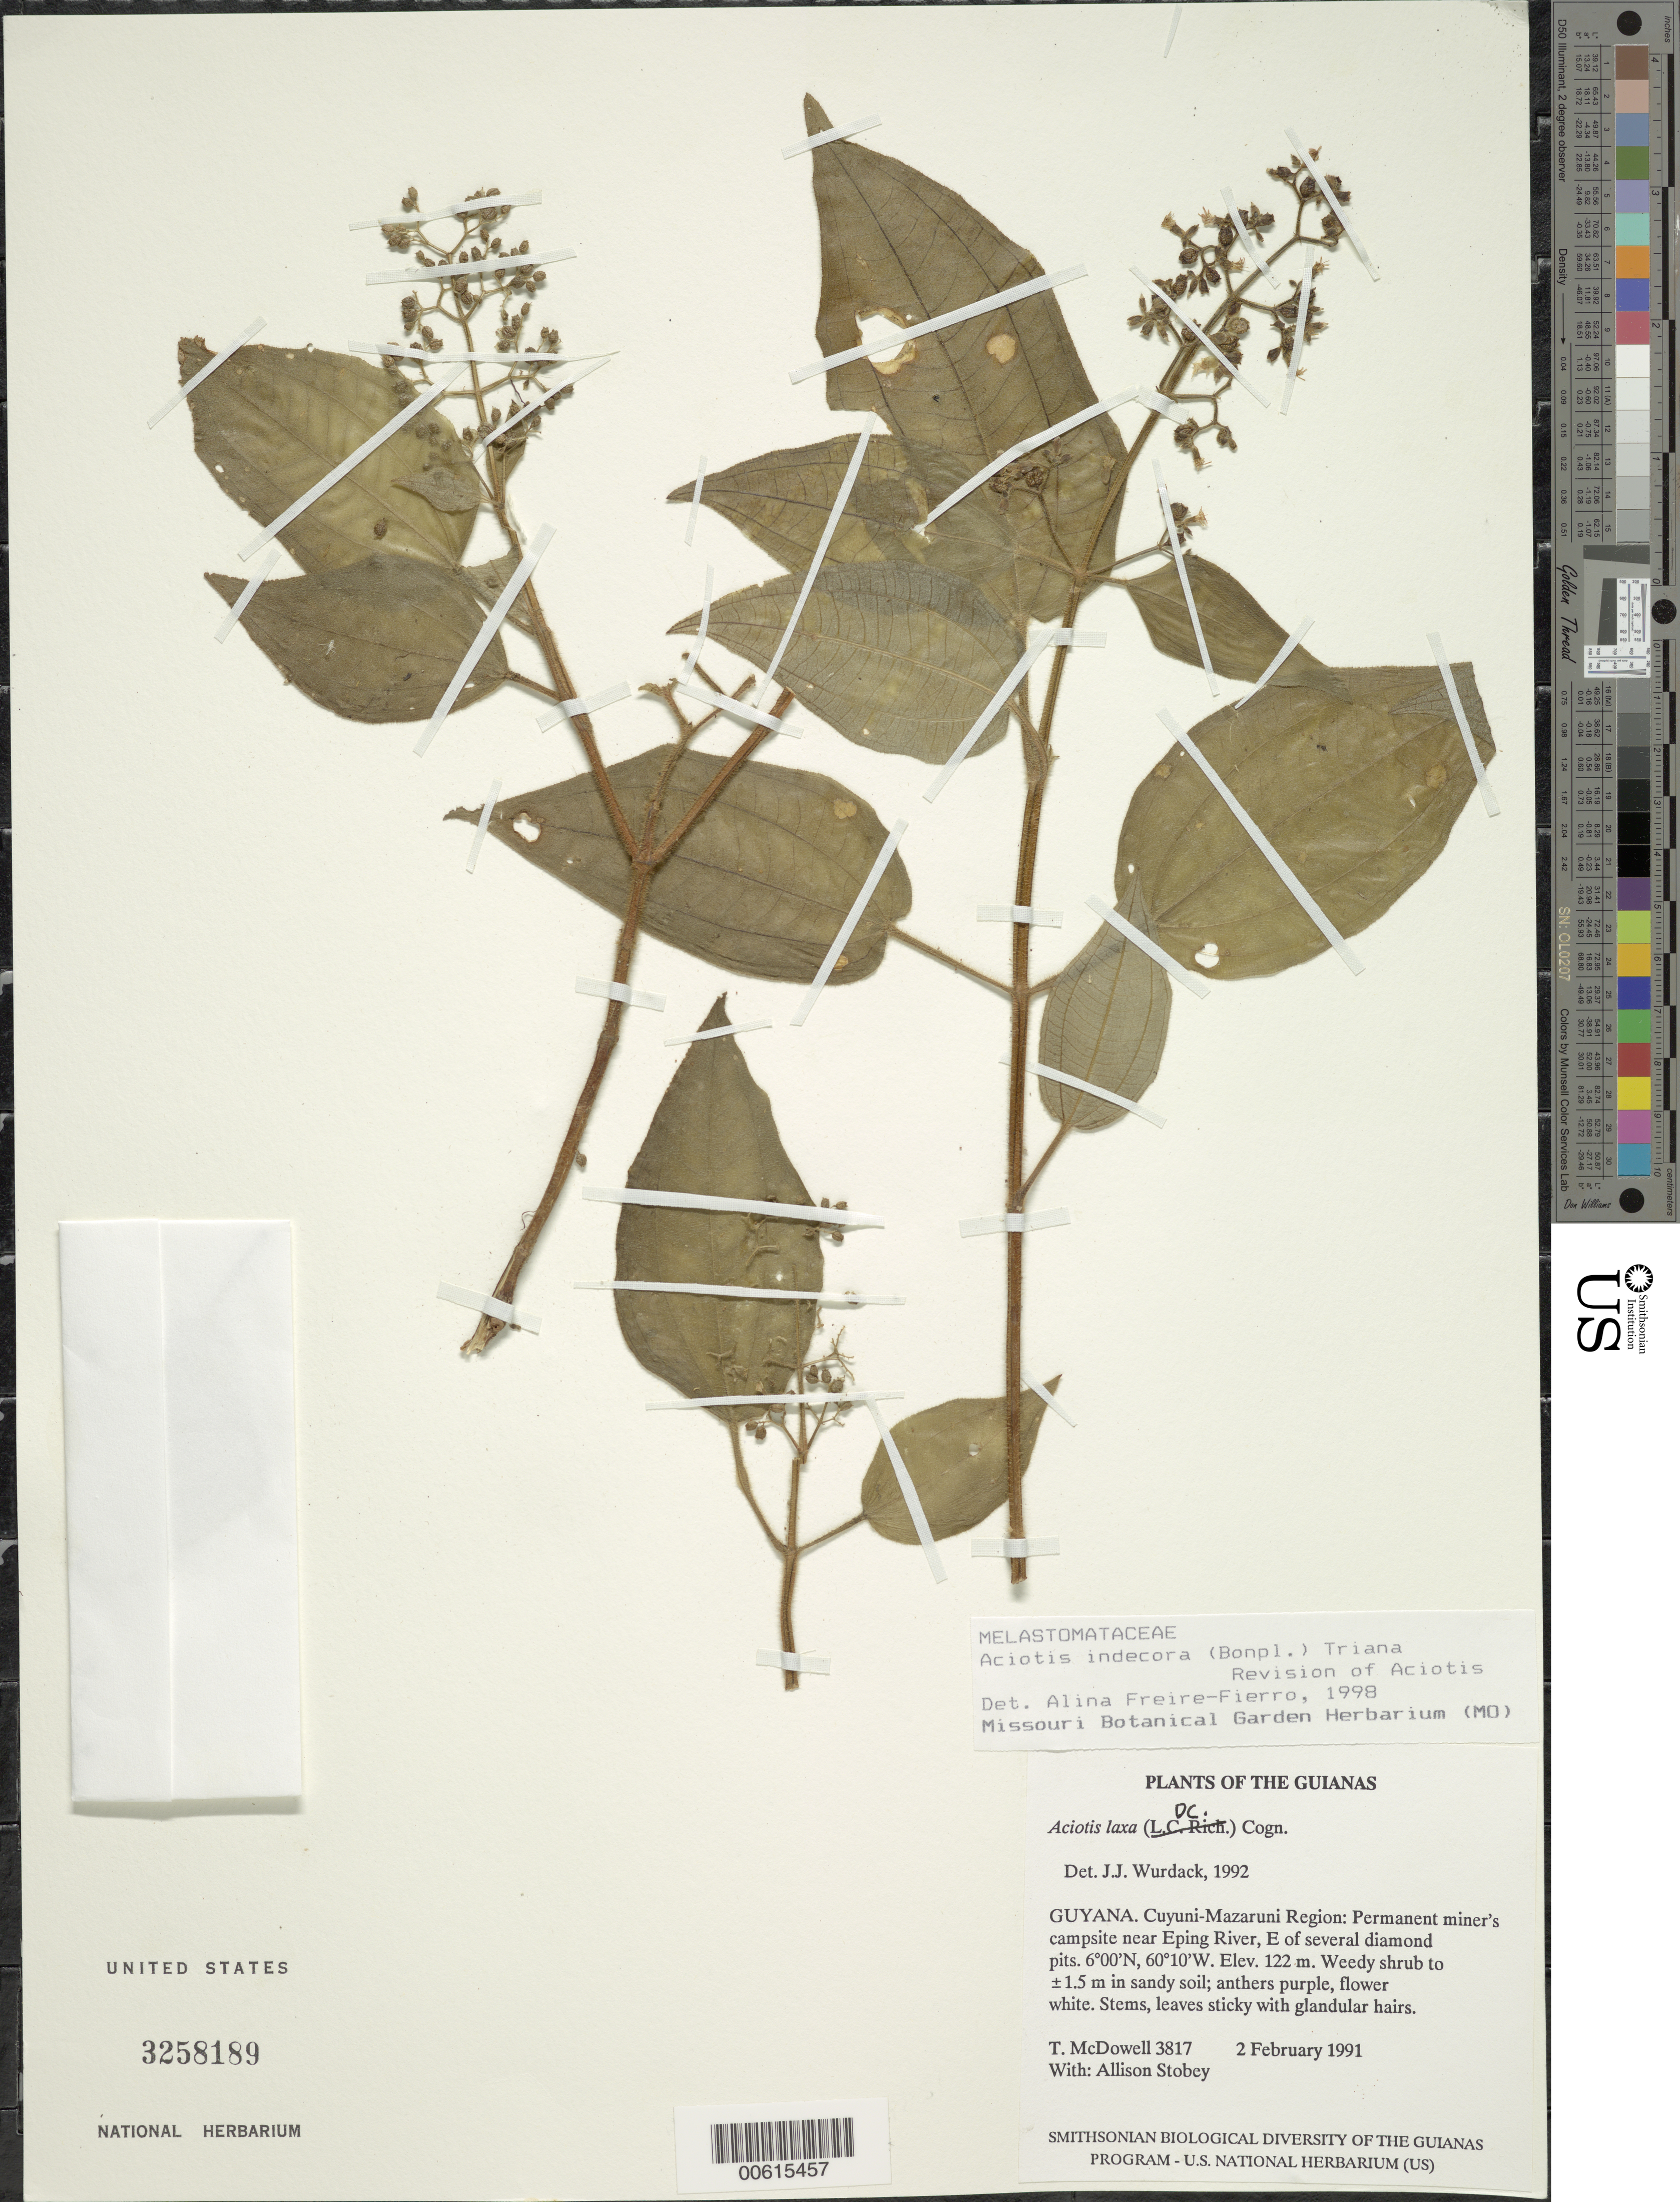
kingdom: Plantae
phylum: Tracheophyta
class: Magnoliopsida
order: Myrtales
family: Melastomataceae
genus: Aciotis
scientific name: Aciotis laxa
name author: (DC.) Cogn.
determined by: Wurdack, John J., (US), US (UNITED STATES)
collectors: T. McDowell & A. Stobey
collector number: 3817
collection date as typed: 2 February 1991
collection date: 1991-02-02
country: Guyana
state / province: Cuyuni-Mazaruni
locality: Permanent miner's campsite "riverhead" near Eping River, E of several diamond pits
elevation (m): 122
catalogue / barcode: US 3258189